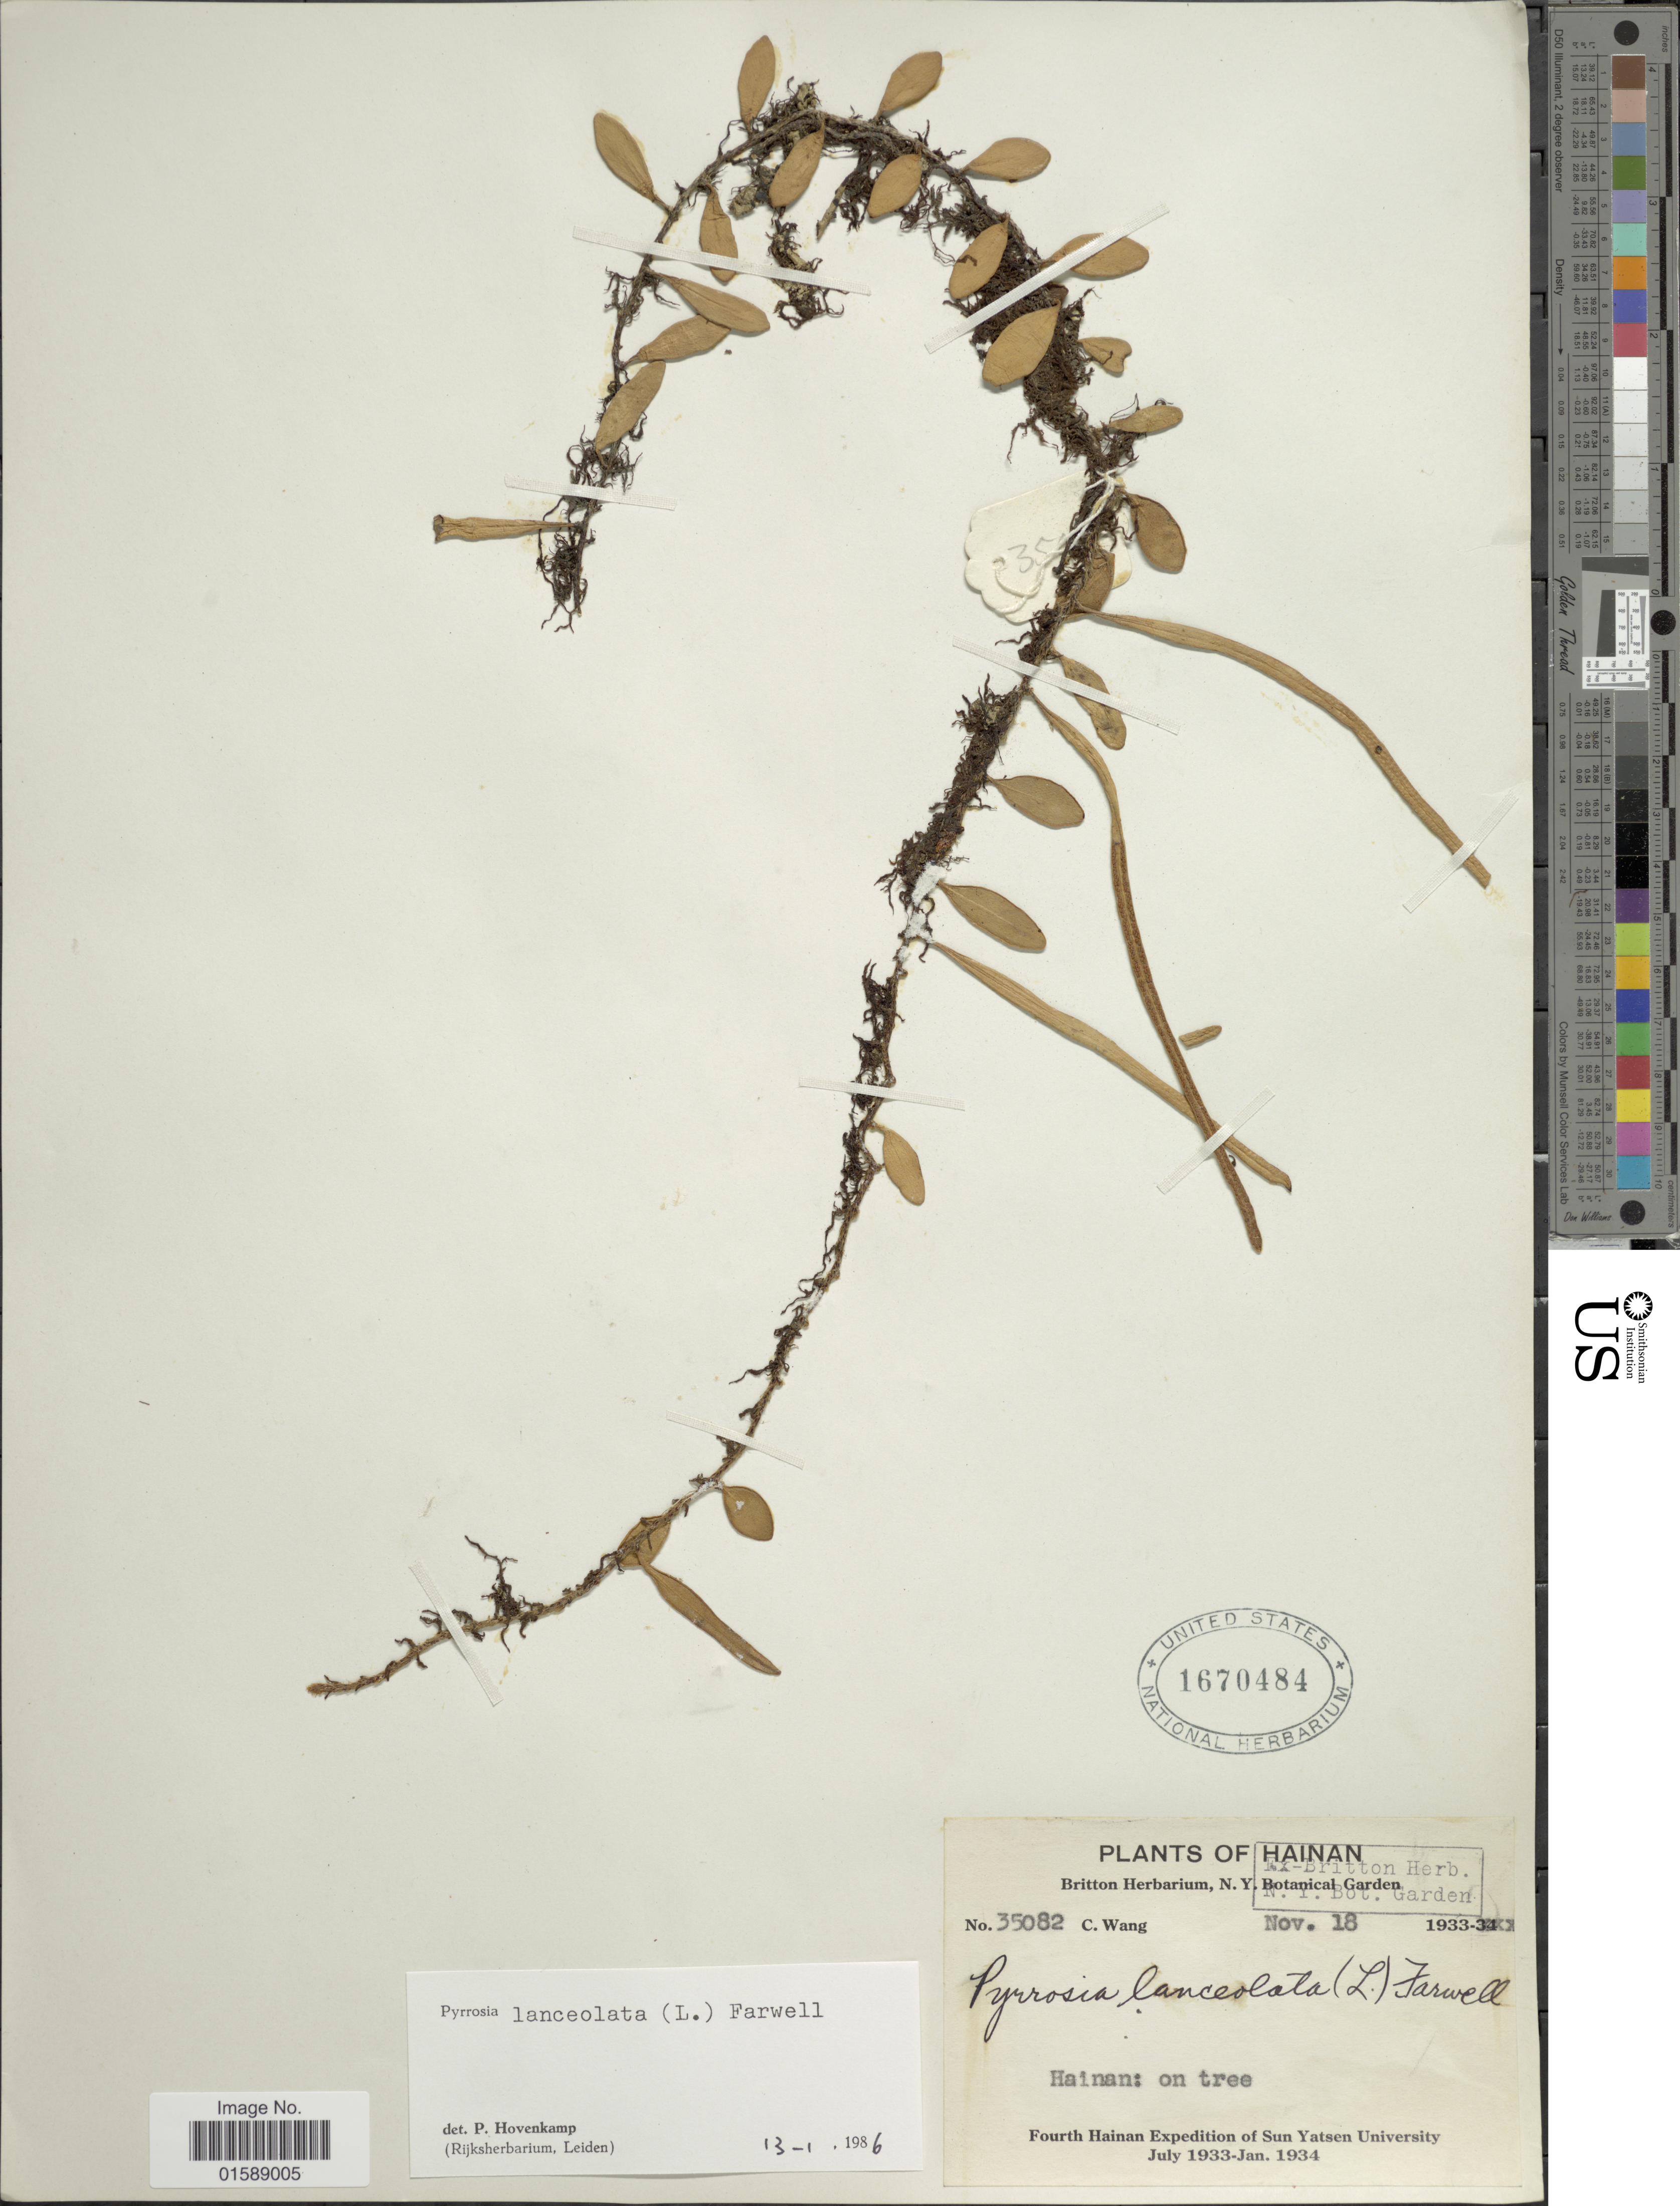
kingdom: Plantae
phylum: Tracheophyta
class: Polypodiopsida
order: Polypodiales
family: Polypodiaceae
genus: Pyrrosia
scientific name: Pyrrosia lanceolata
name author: (L.) Farw.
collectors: C. Wang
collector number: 35082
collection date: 1933-11-18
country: China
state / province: Hainan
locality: On tree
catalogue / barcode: US 1670484